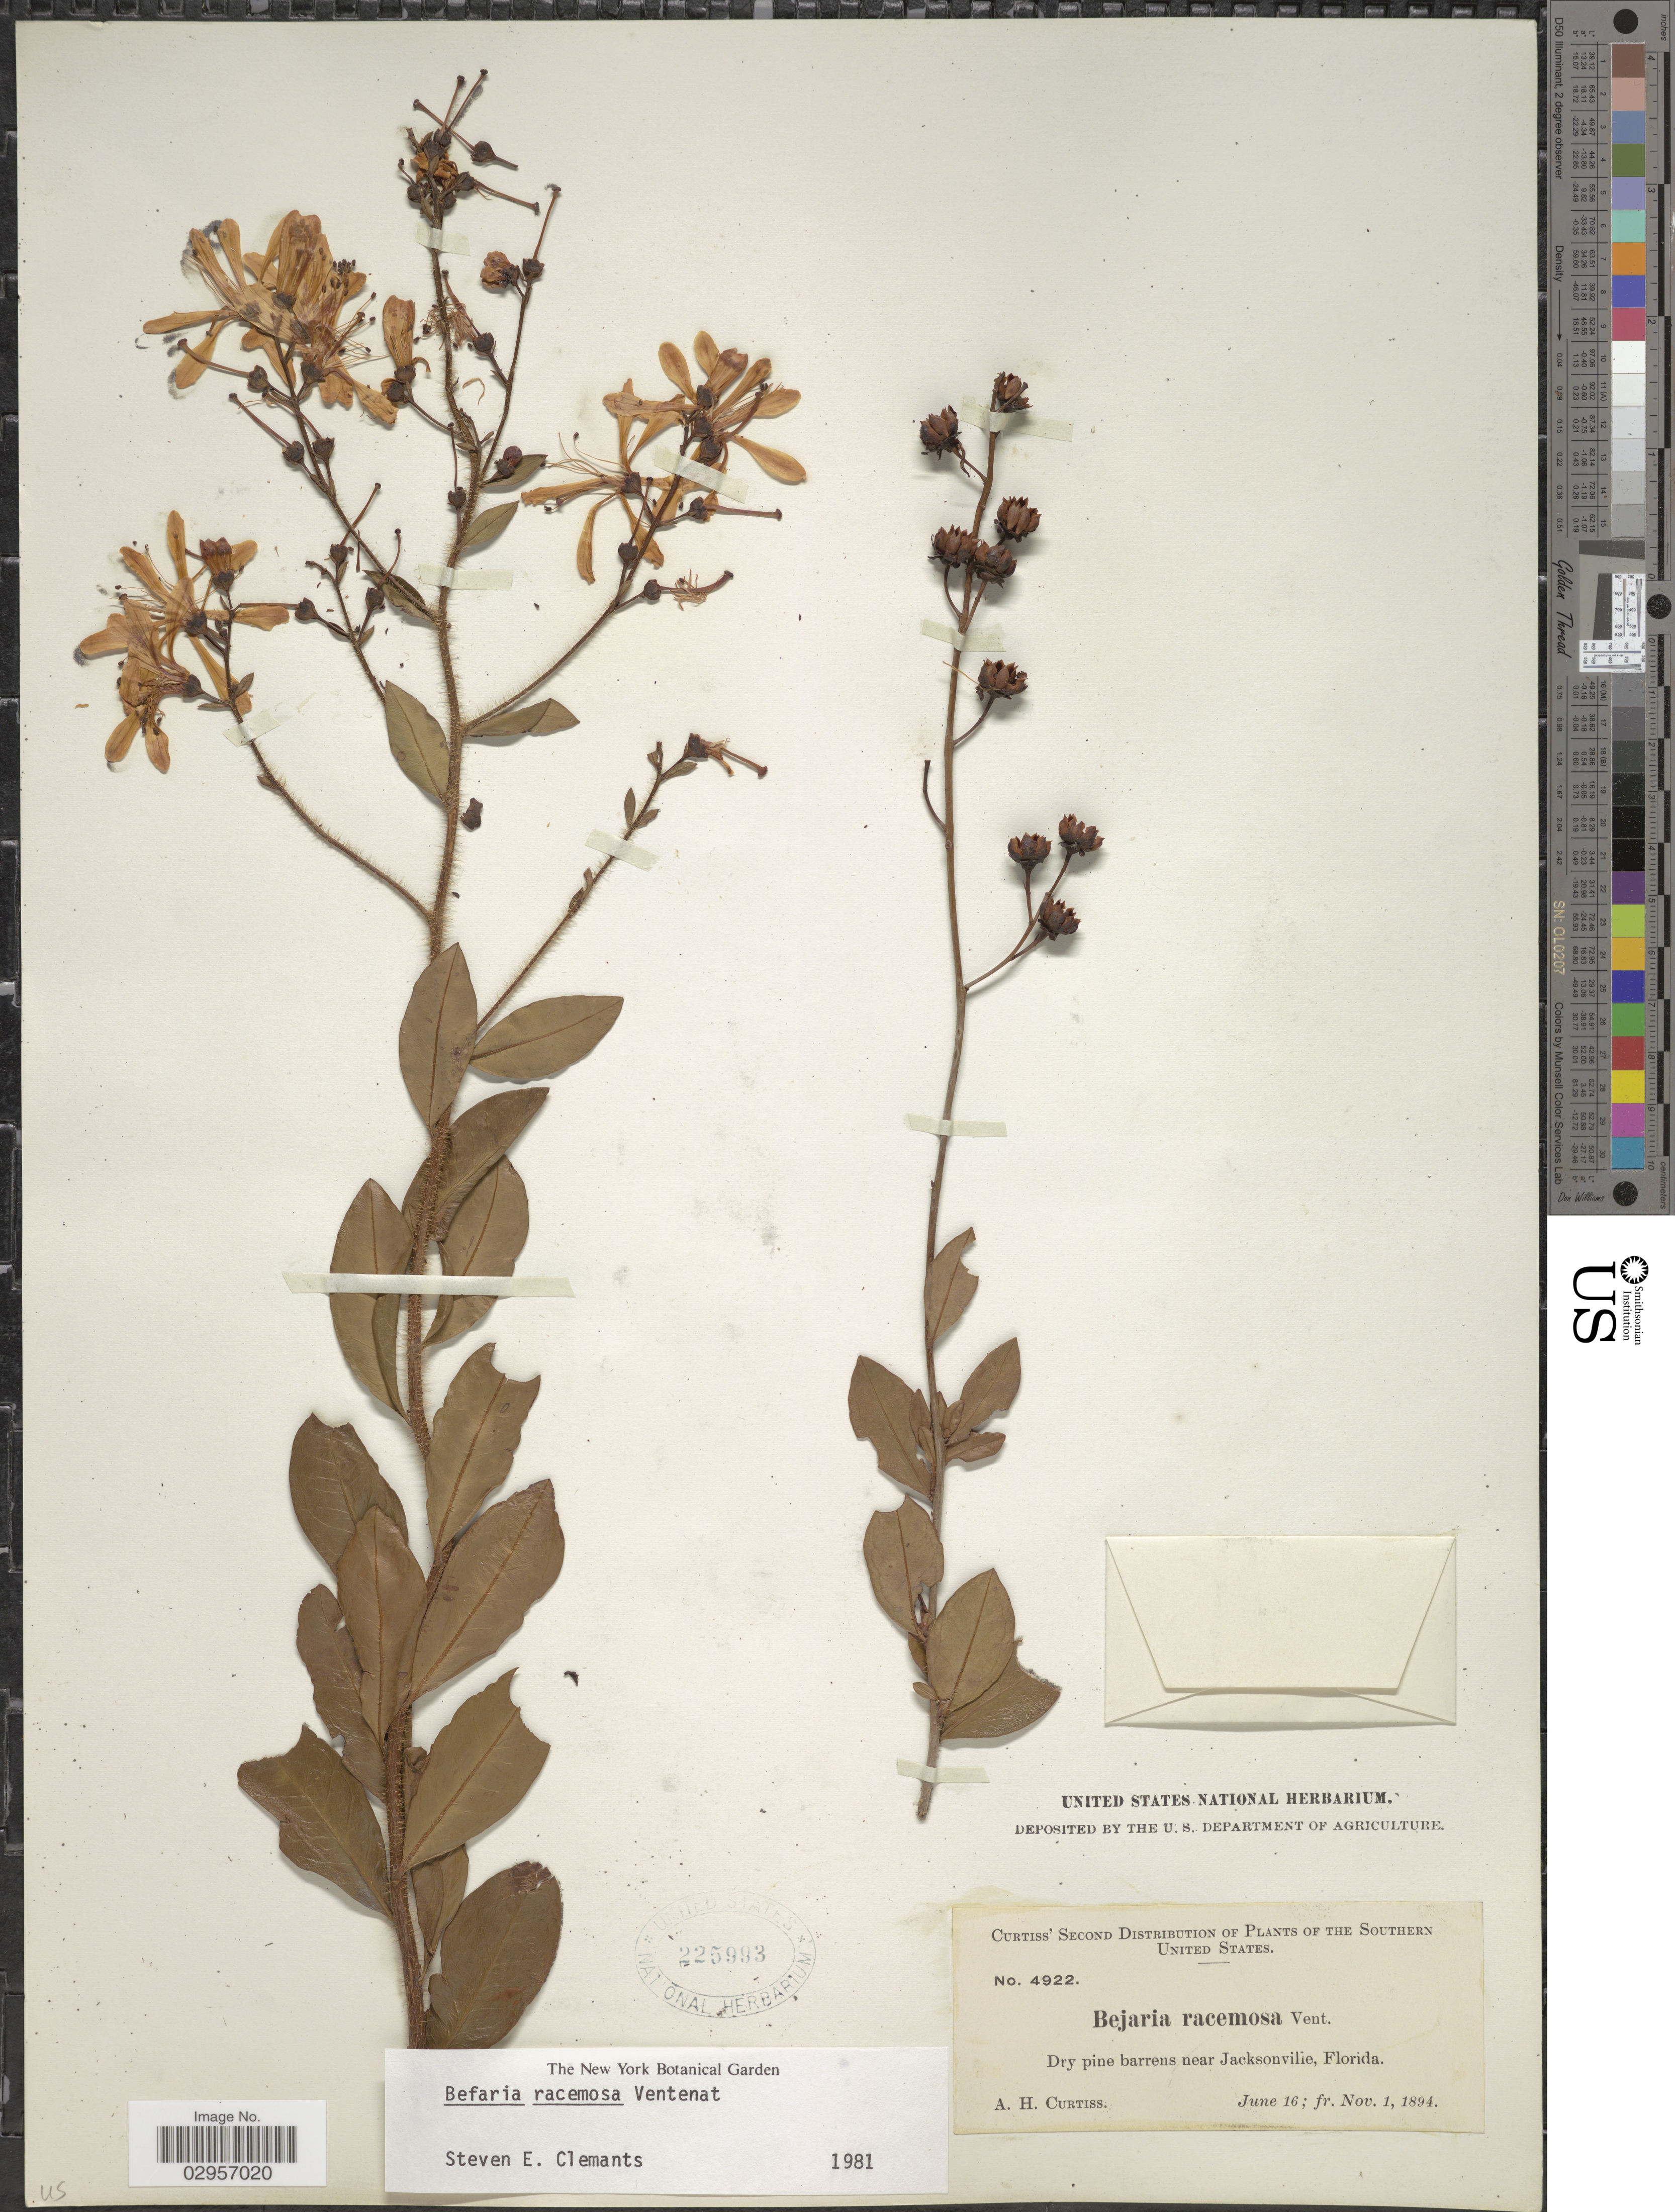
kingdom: Plantae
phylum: Tracheophyta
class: Magnoliopsida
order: Ericales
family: Ericaceae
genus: Bejaria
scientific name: Bejaria racemosa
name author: Vent.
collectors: A. H. Curtiss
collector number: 4922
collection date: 1894-06-16/1894-11-01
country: United States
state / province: Florida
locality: Dry pine barrens near Jacksonville, Florida, The Southern United States.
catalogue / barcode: US 225993